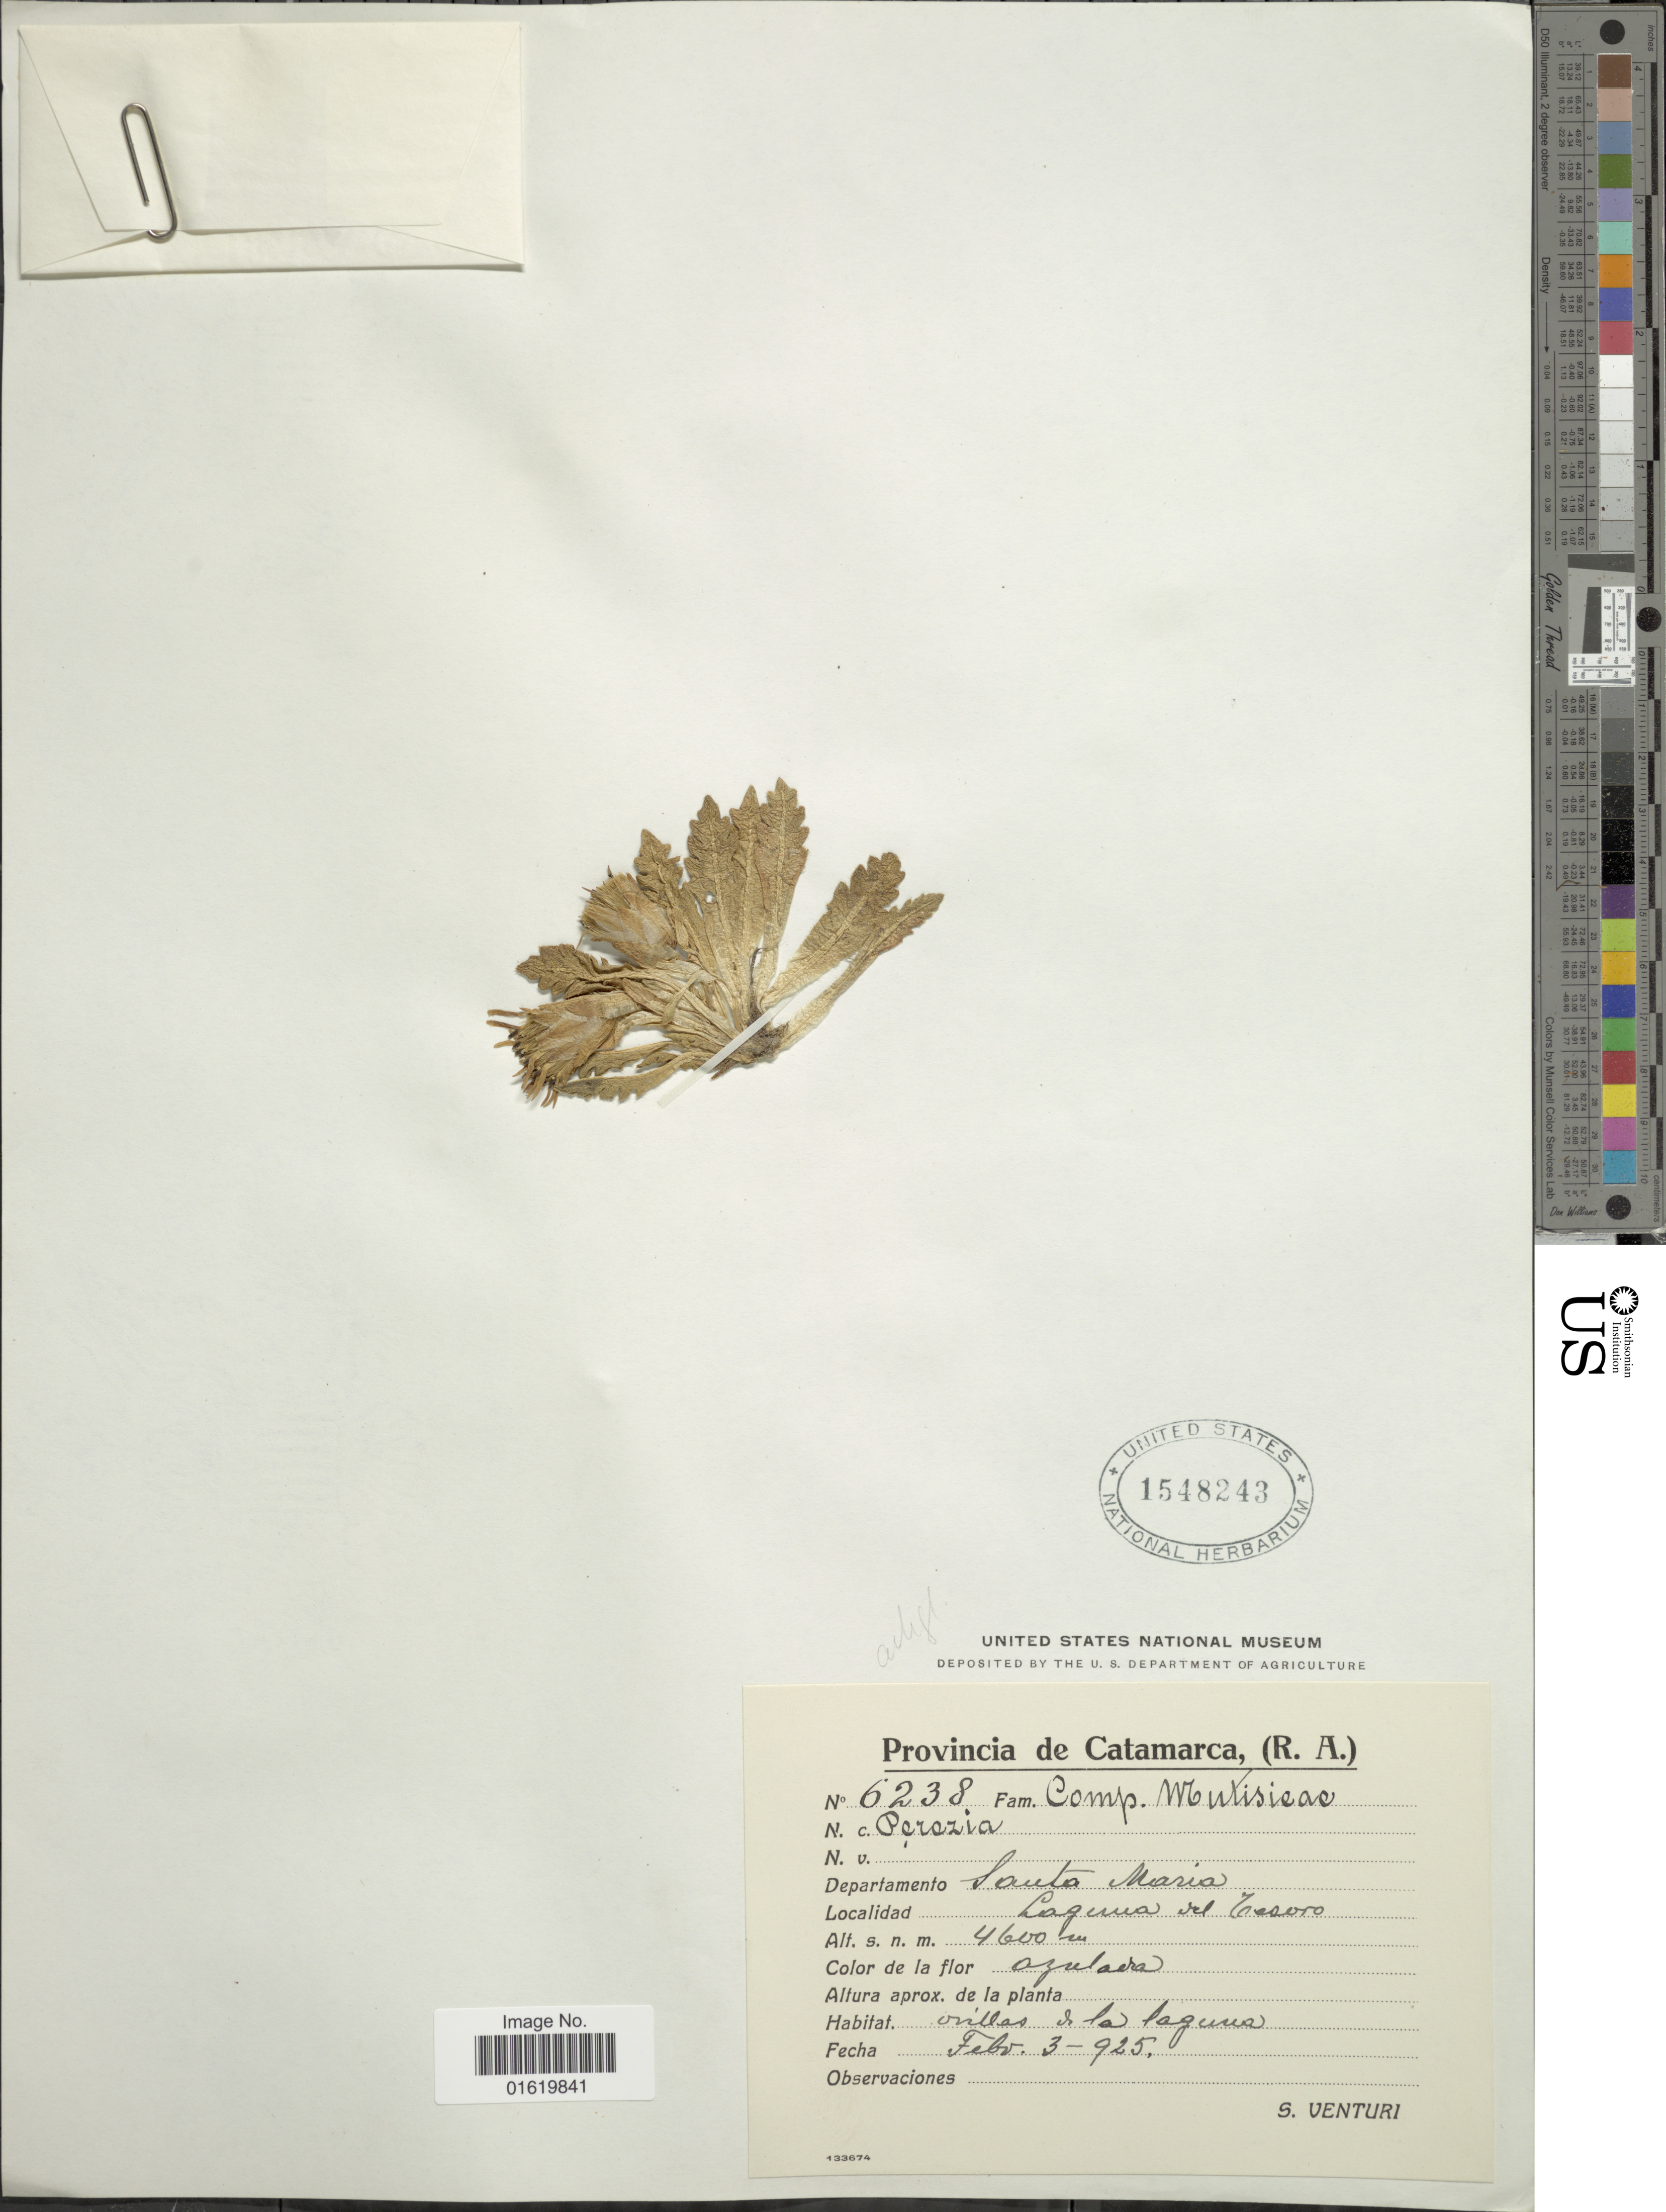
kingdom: Plantae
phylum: Tracheophyta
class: Magnoliopsida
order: Asterales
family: Asteraceae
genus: Perezia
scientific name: Perezia sp.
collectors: S. Venturi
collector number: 6238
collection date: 1925-02-03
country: Argentina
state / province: Catamarca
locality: Provincia de Catamarca, (R.A.). Departamento Santa Maria. Laguna del Tesoro.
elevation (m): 4600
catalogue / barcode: US 1548243